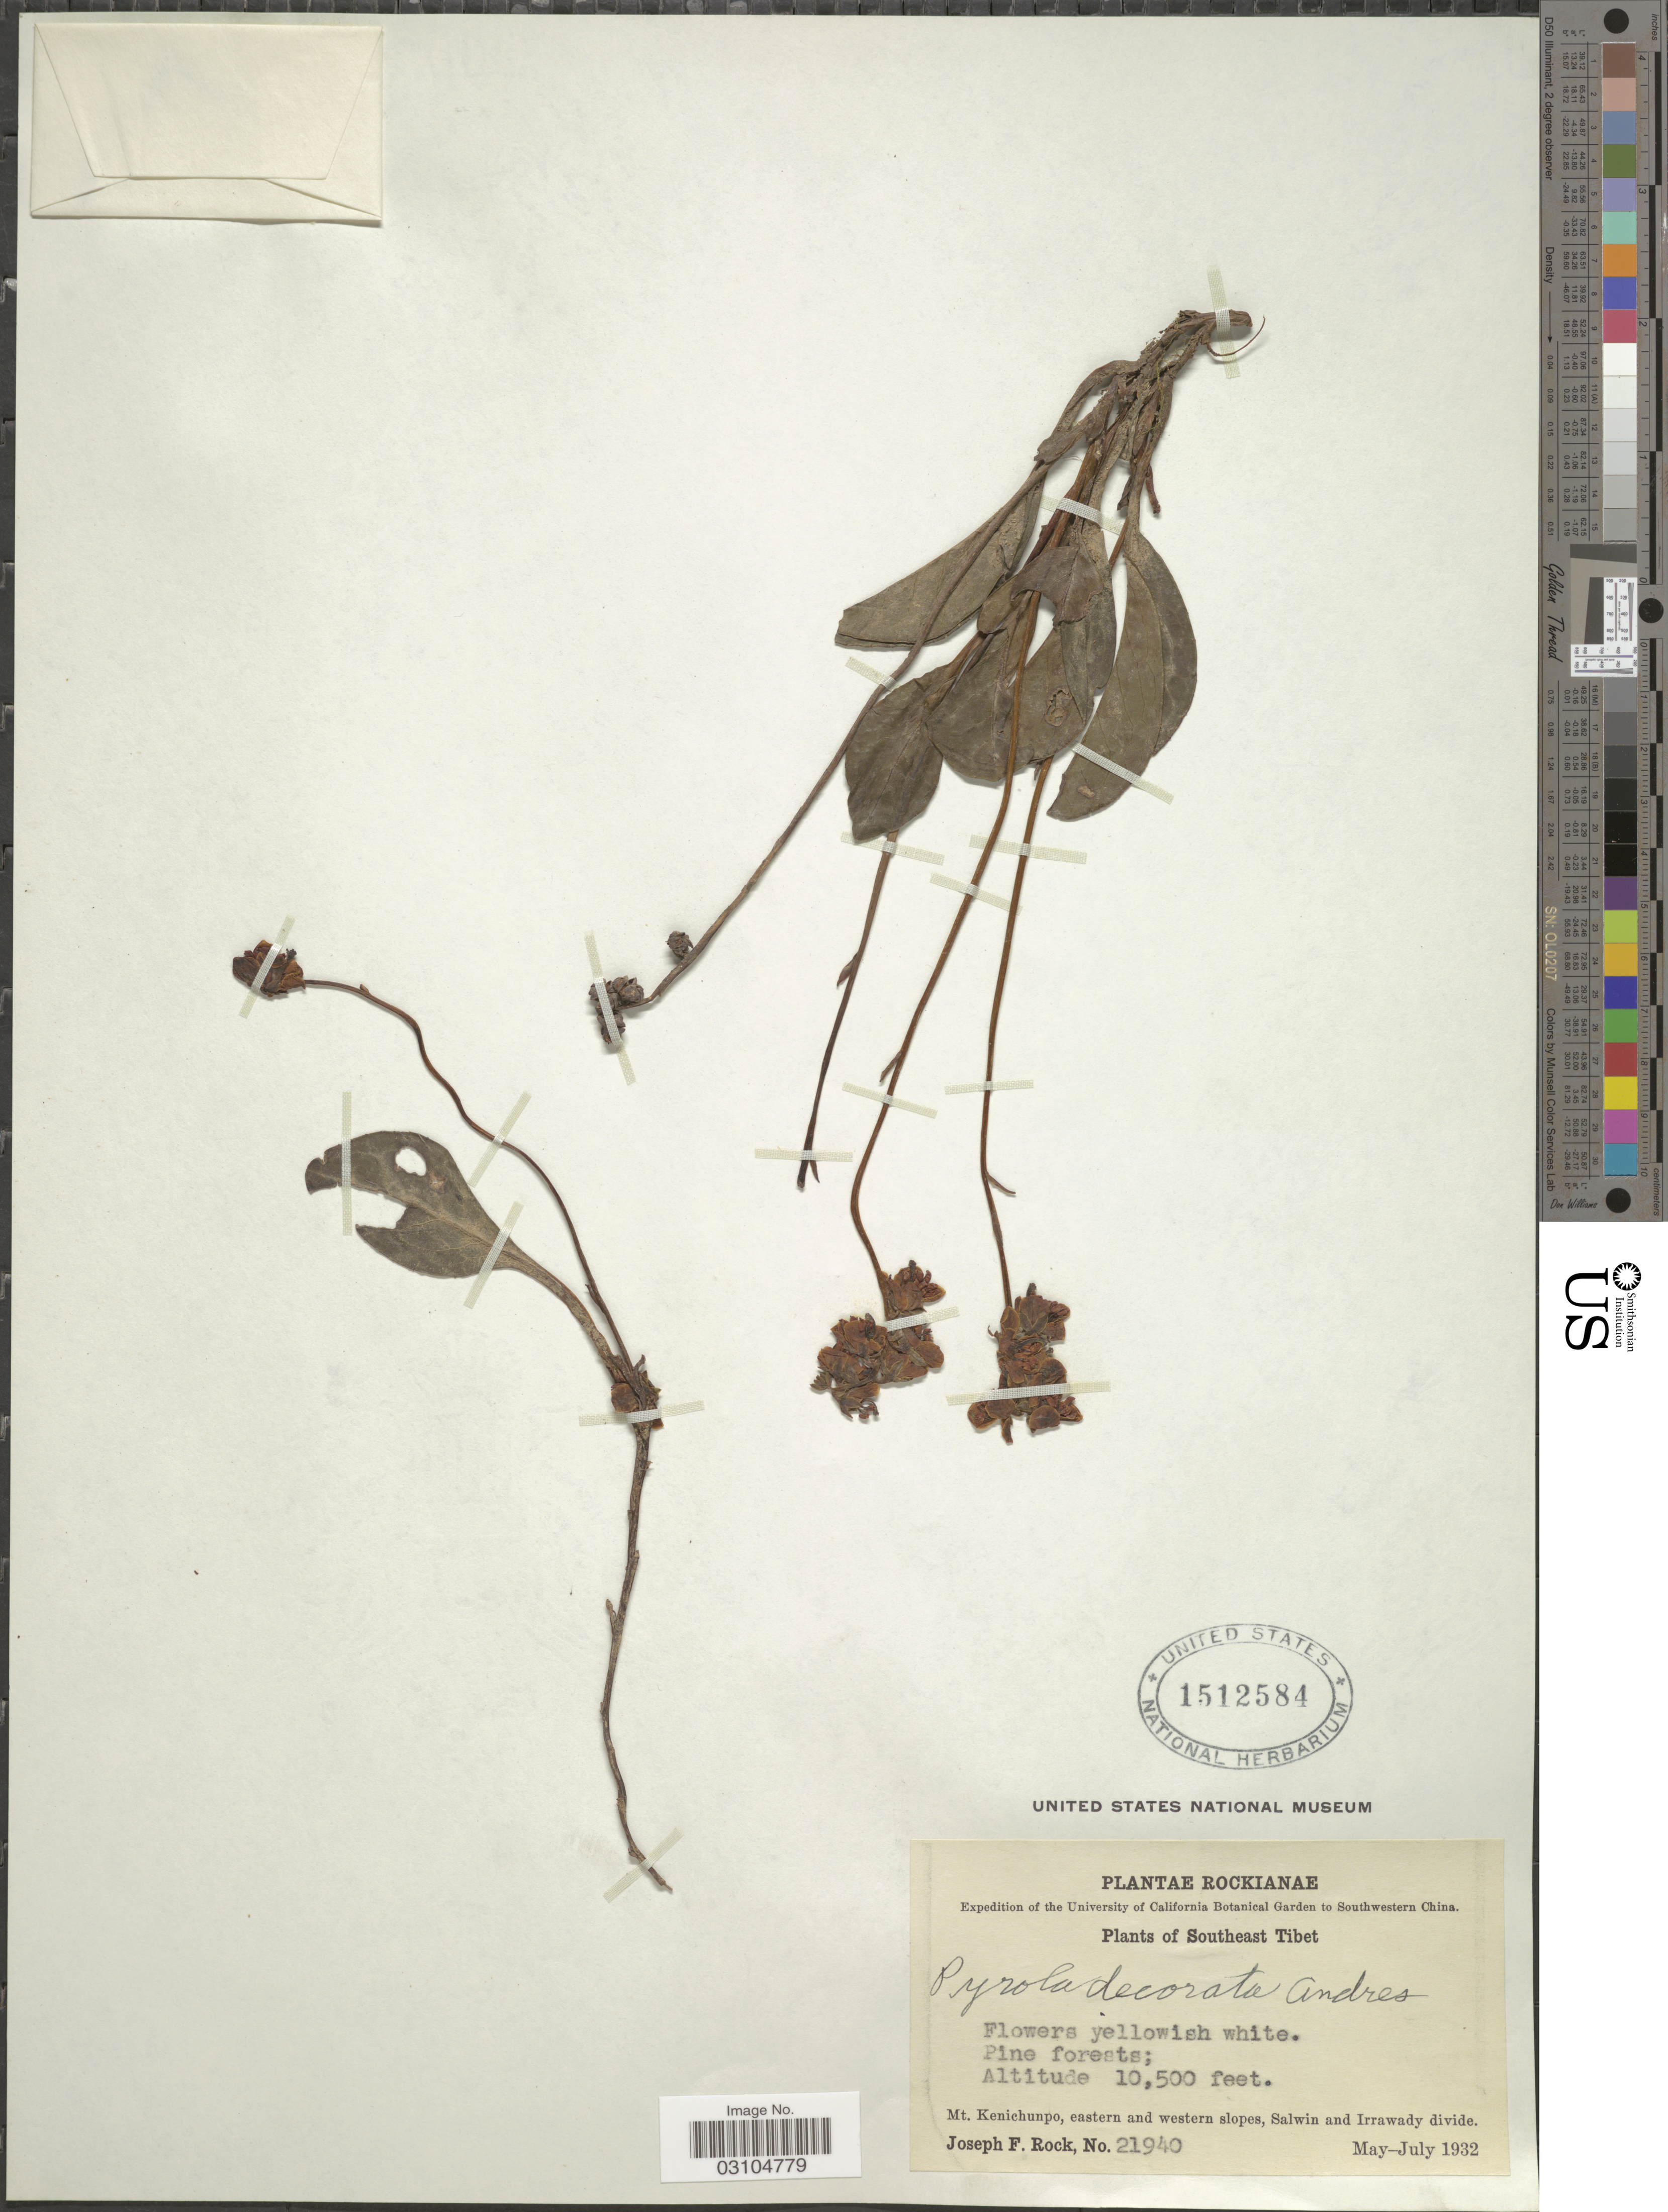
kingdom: Plantae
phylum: Tracheophyta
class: Magnoliopsida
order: Ericales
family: Ericaceae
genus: Pyrola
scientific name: Pyrola decorata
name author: Andres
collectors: J. F. Rock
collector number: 21940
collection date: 1932-05/1932-07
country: China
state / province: Xizang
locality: Southeast Tibet. Mt. Kenichunpo, eastern and western slopes, Salwin and Irrawady divide.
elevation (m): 3200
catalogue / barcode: US 1512584